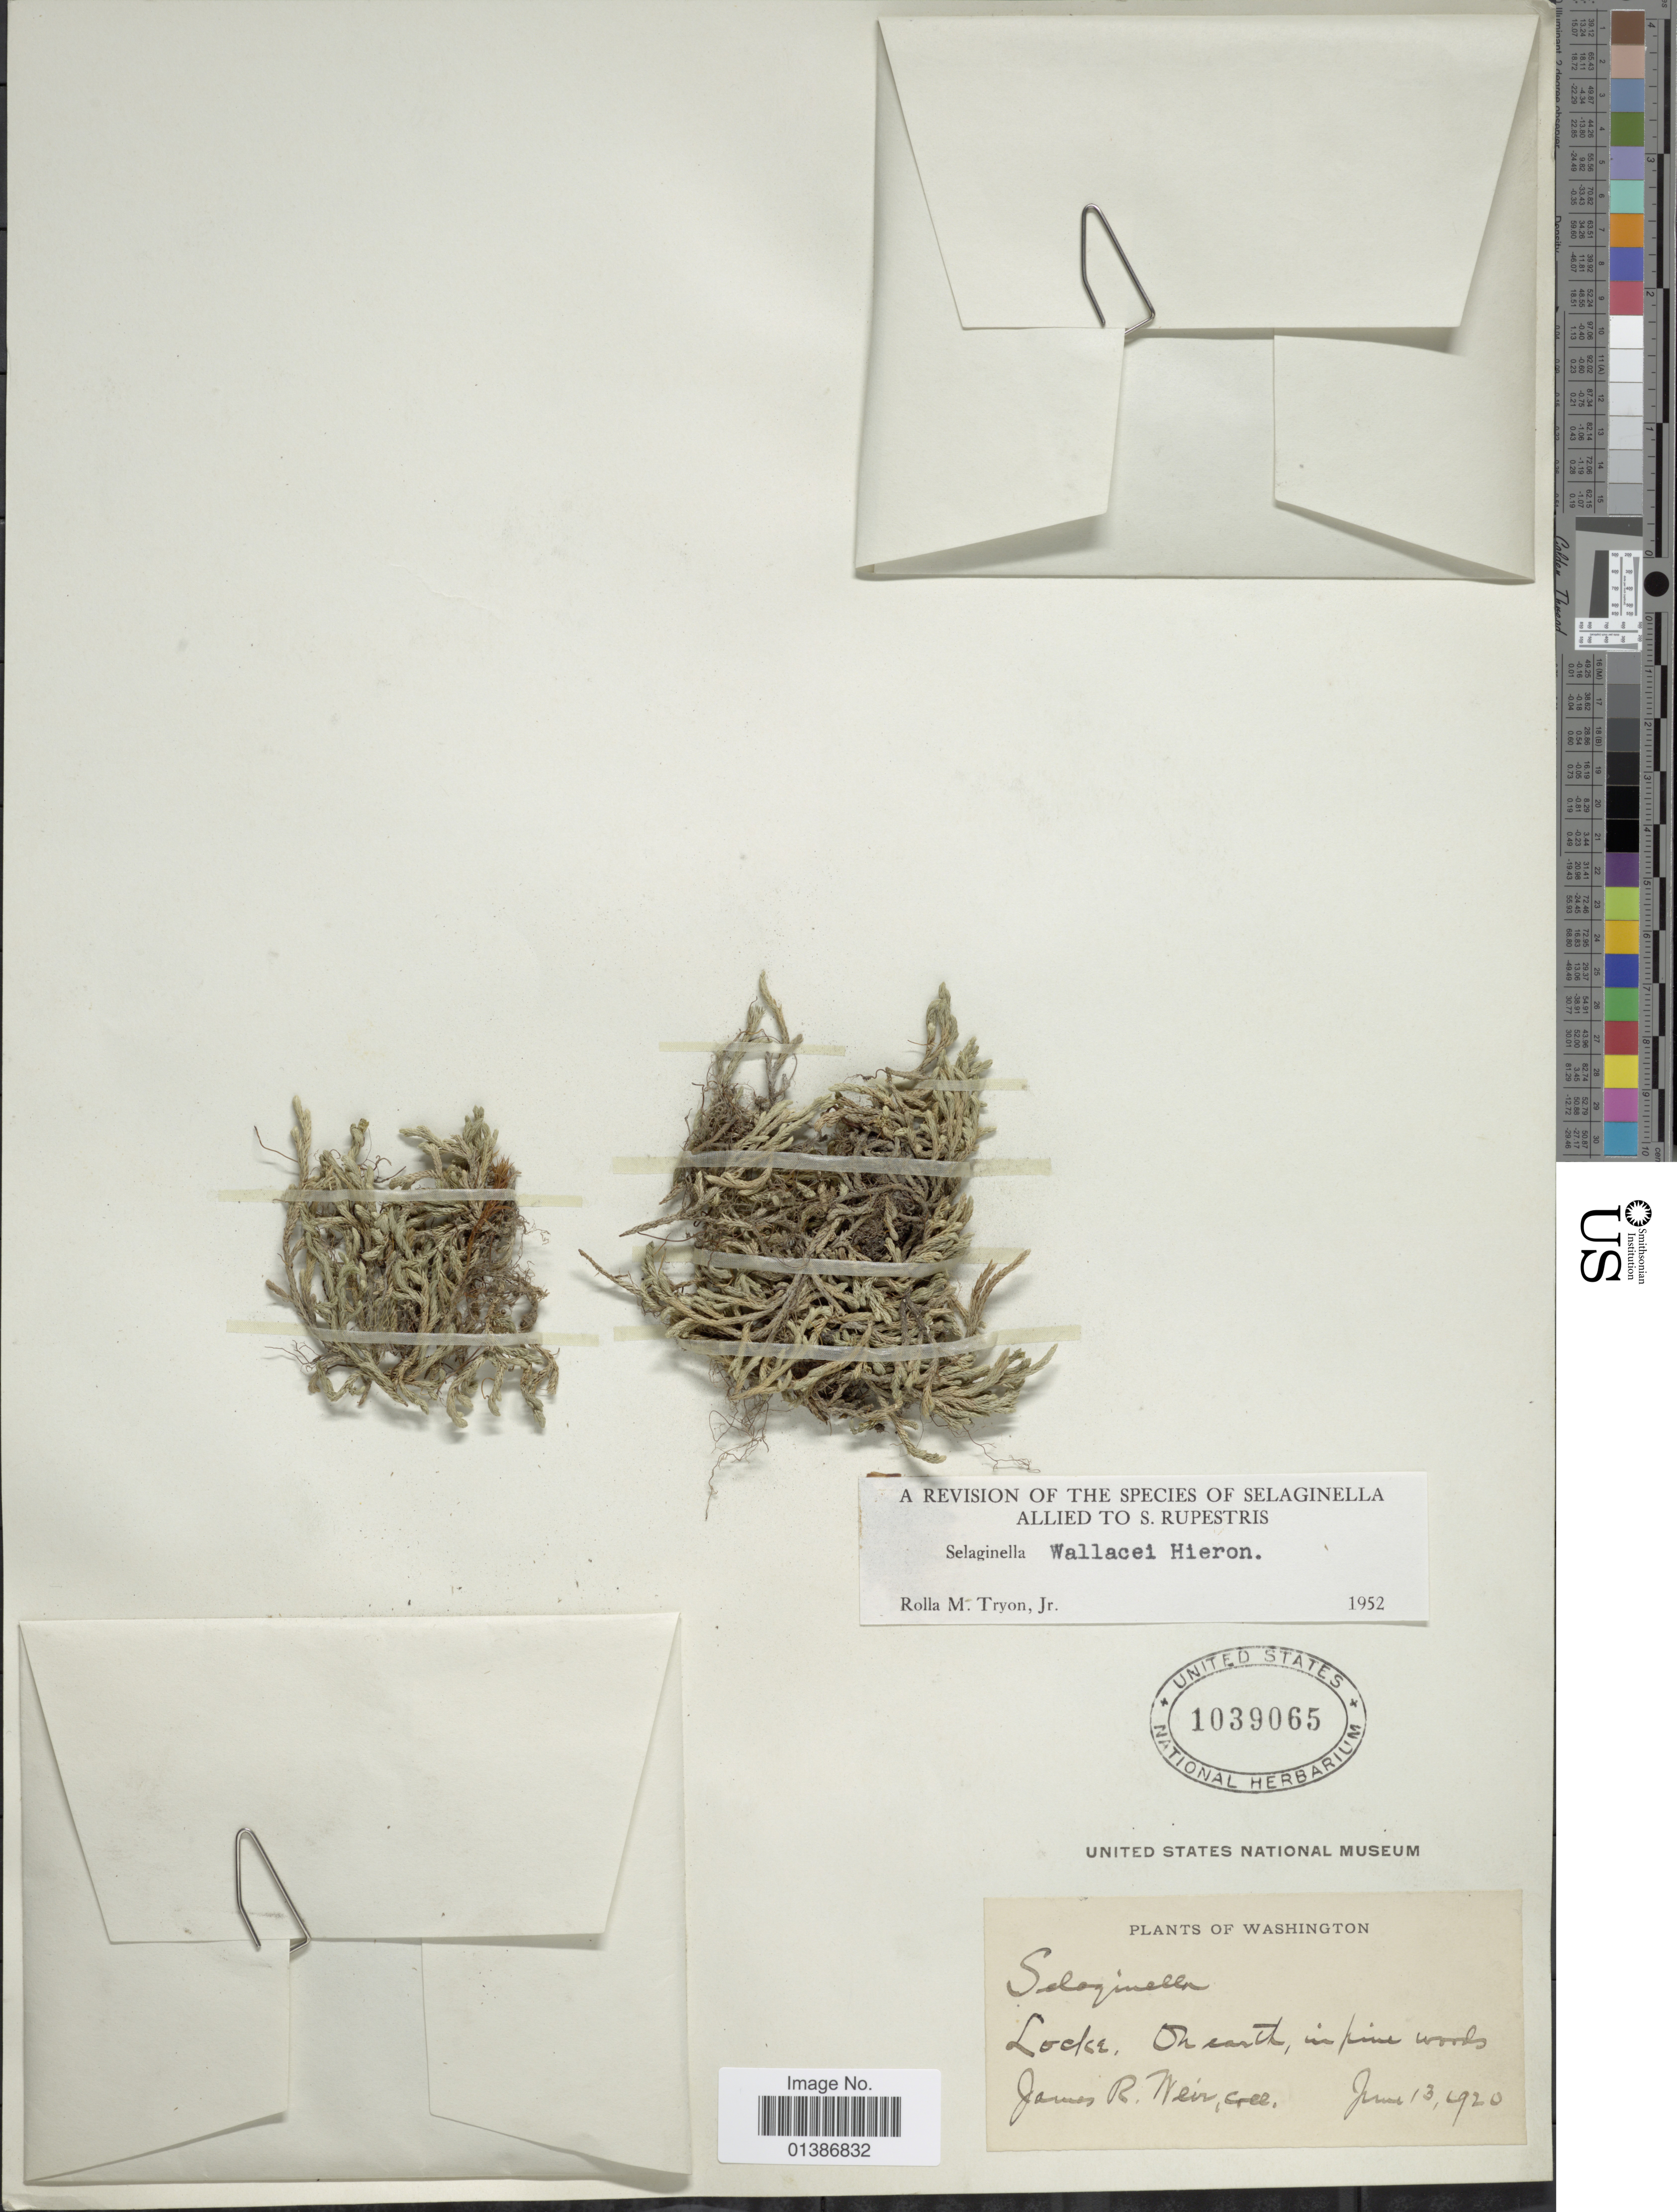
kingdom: Plantae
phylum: Tracheophyta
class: Lycopodiopsida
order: Selaginellales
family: Selaginellaceae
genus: Selaginella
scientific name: Selaginella wallacei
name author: Hieron.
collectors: J. Weir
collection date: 1920-06-13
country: United States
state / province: Washington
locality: Locke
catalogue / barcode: US 1039065